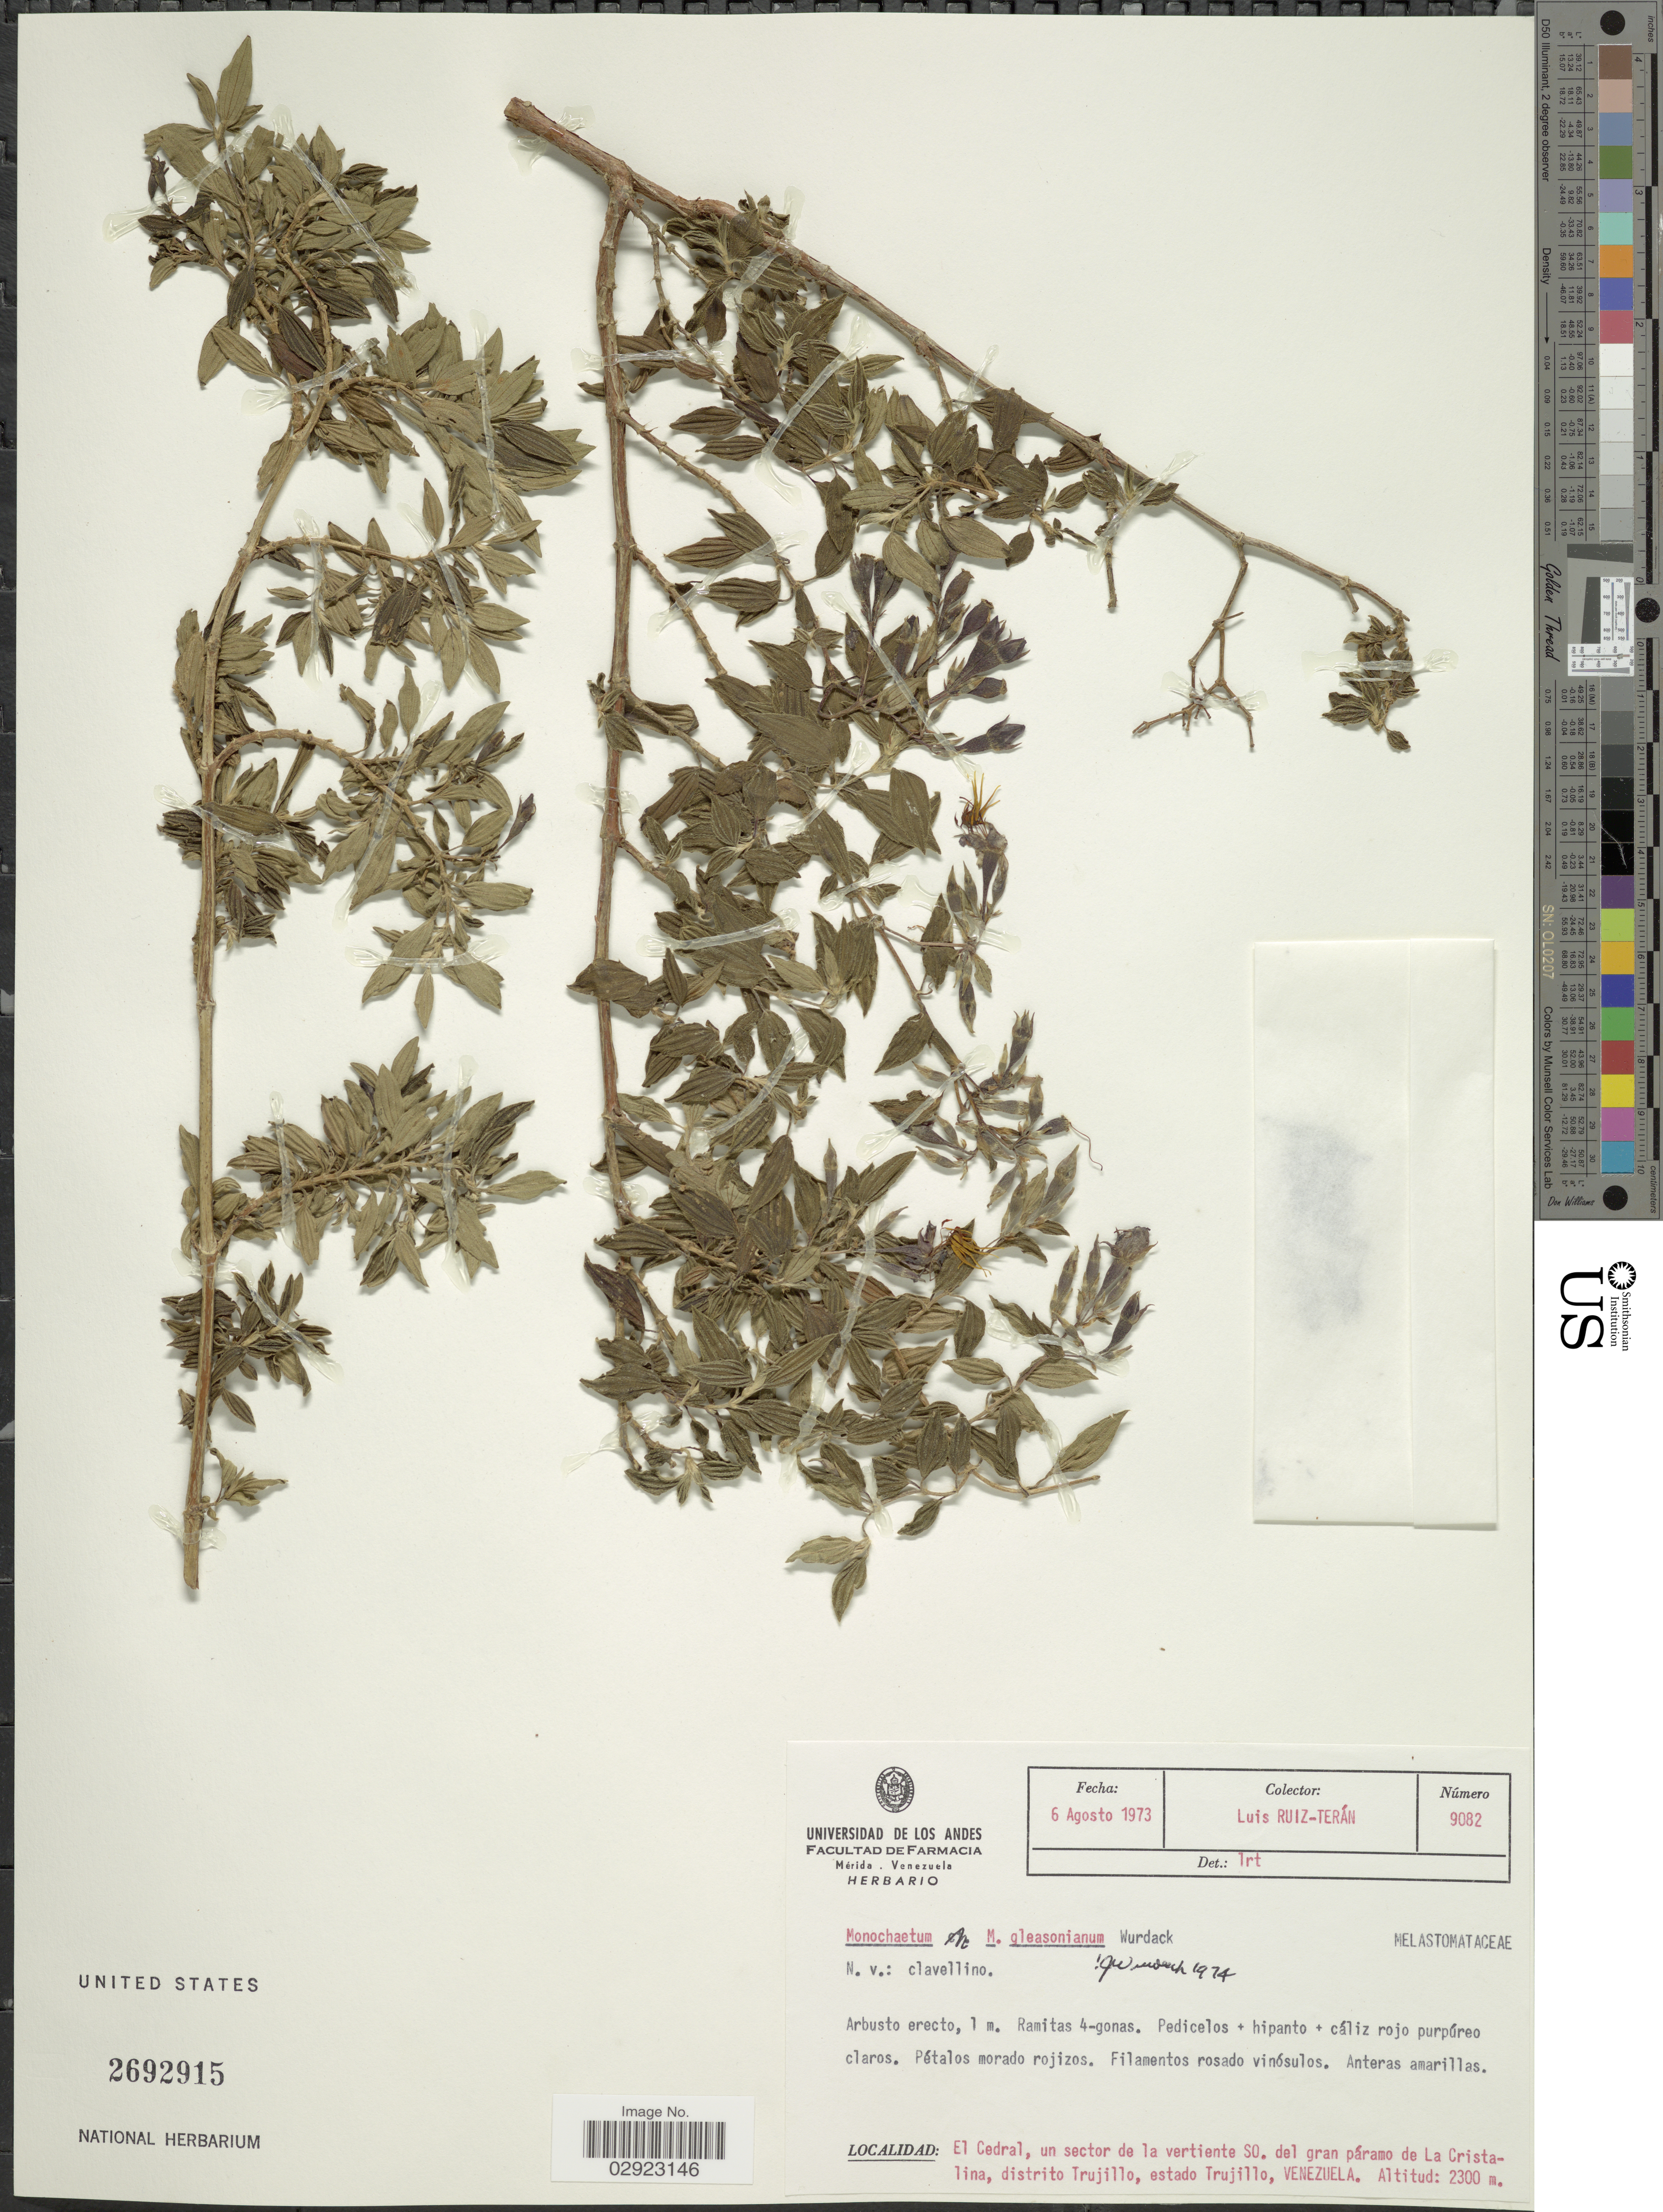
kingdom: Plantae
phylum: Tracheophyta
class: Magnoliopsida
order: Myrtales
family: Melastomataceae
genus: Monochaetum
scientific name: Monochaetum gleasonianum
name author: Wurdack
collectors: L. Teran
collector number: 9082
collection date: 1973-08-06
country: Venezuela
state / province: Trujillo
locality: El Cedral, un sector de la vertiente SO. del gran páramo de La Cristalina, distrito Trujillo.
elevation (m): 2300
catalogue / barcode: US 2692915